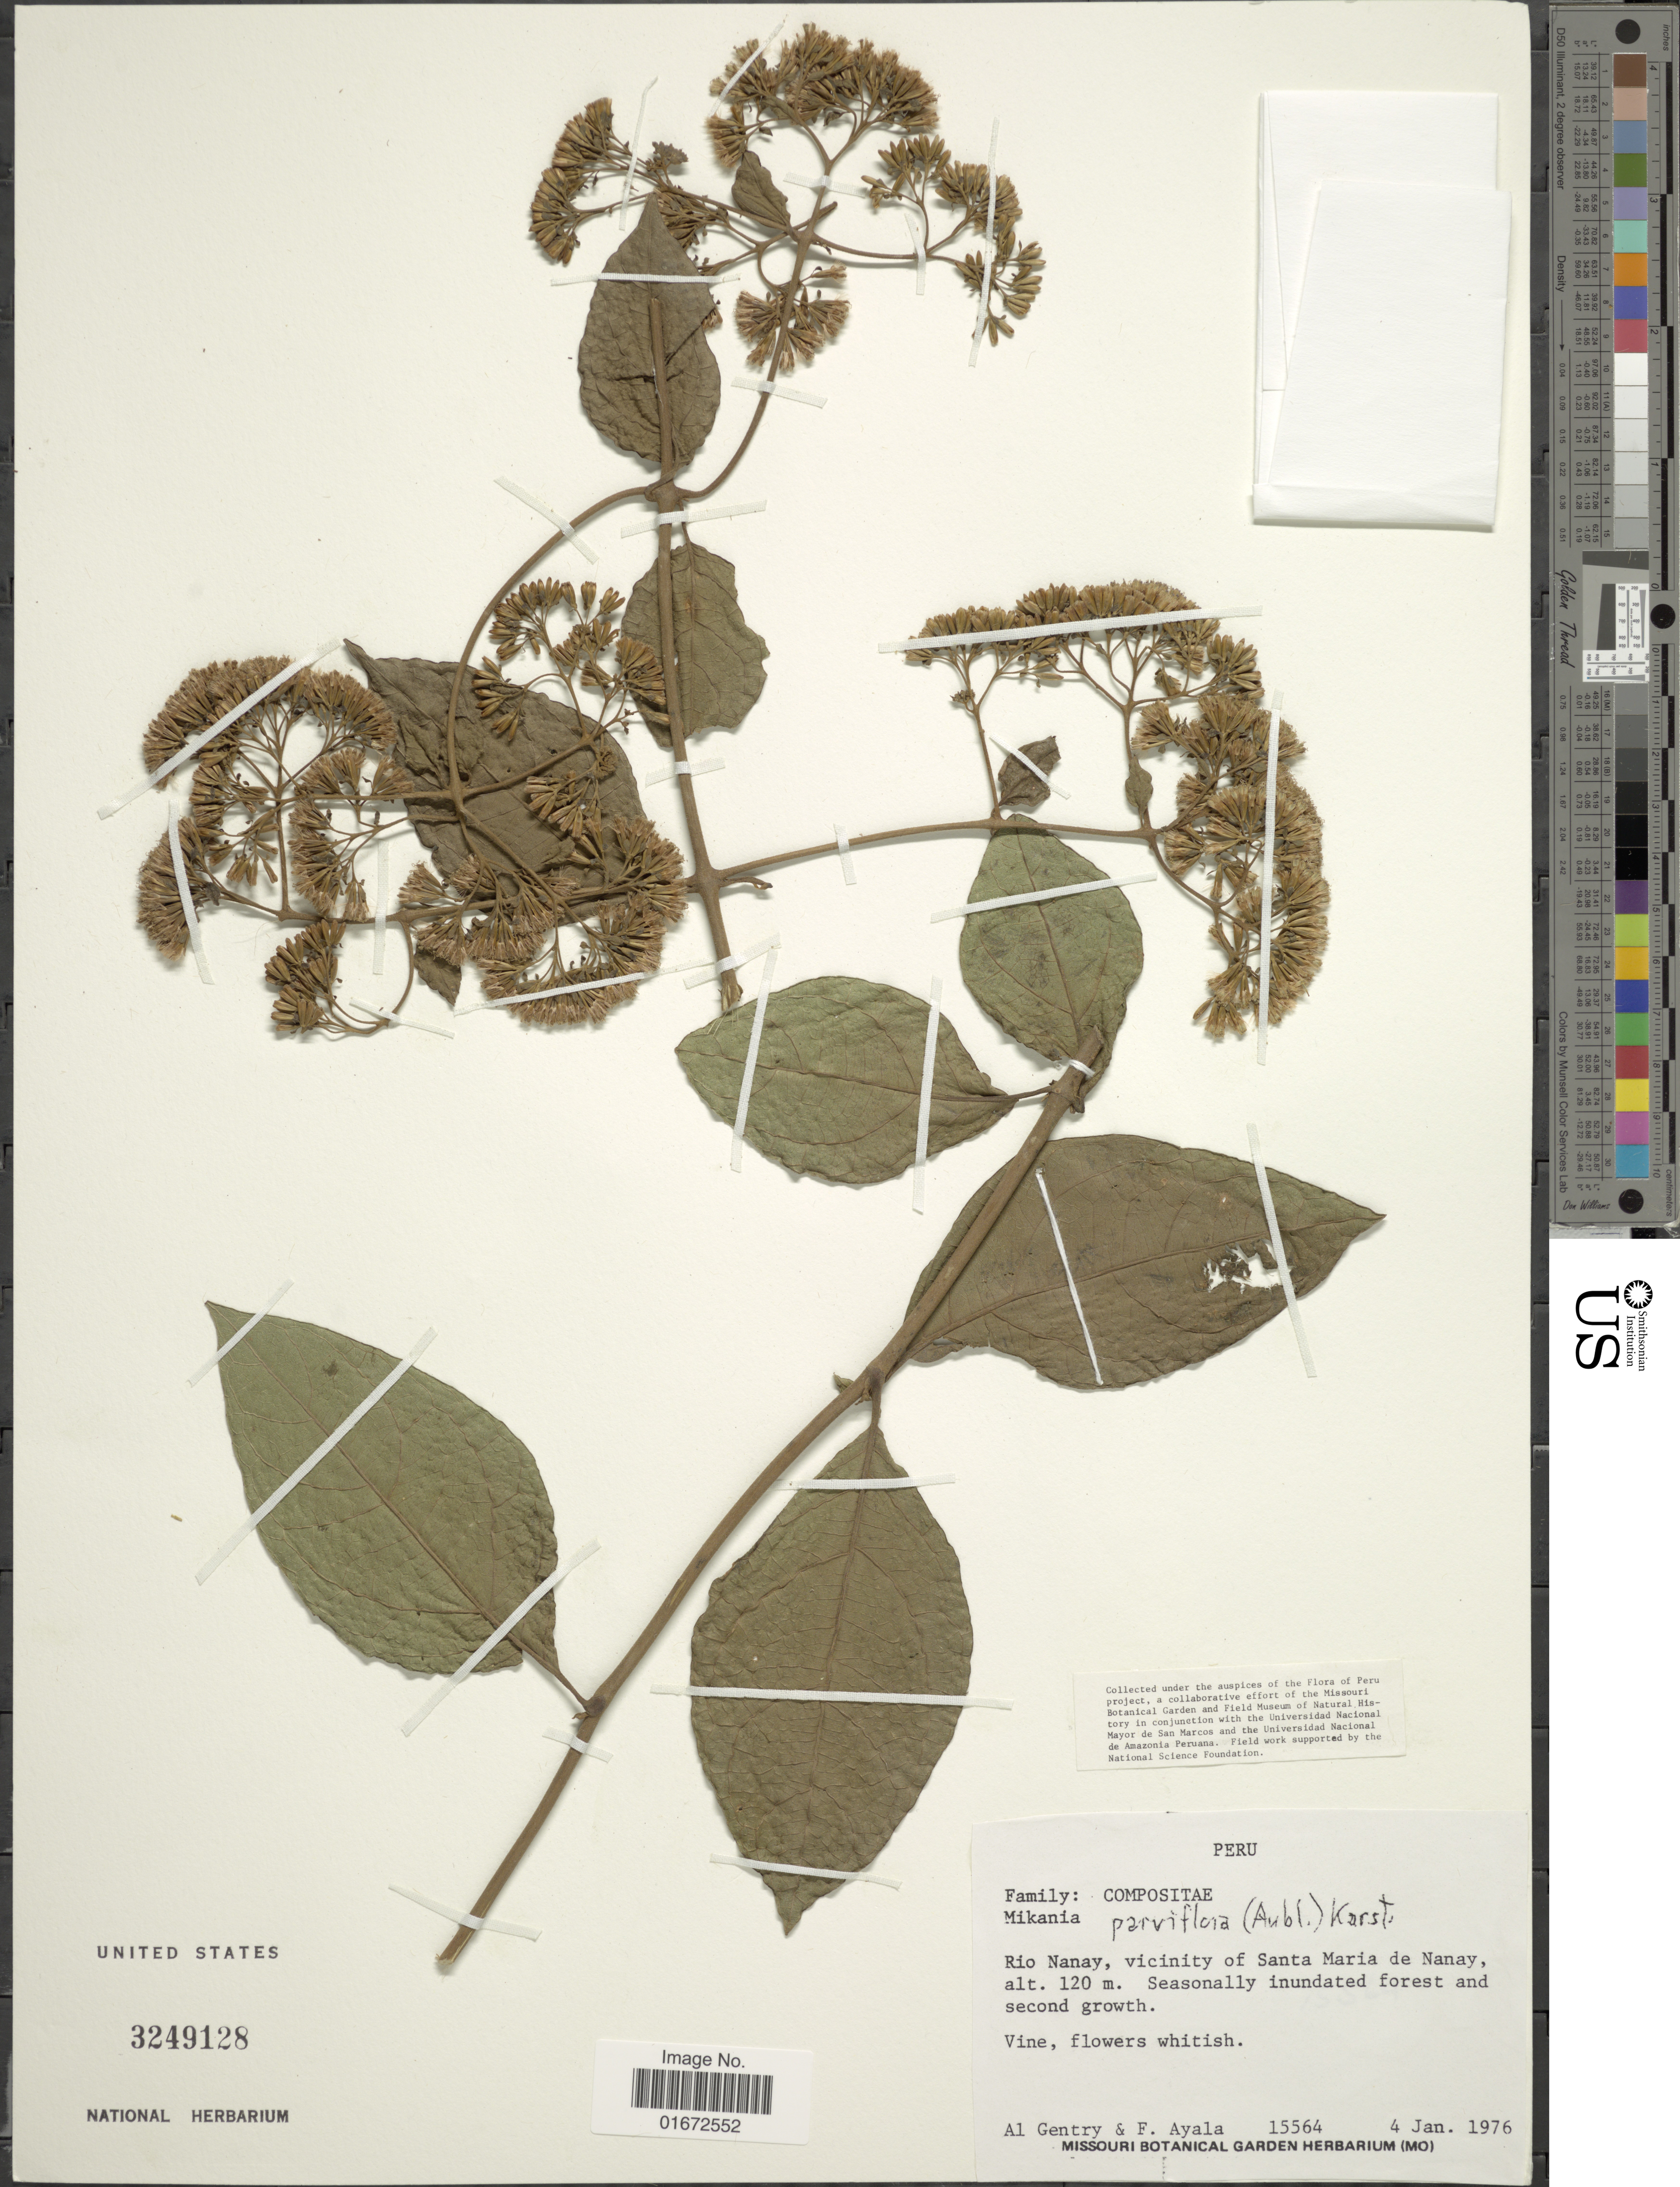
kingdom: Plantae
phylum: Tracheophyta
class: Magnoliopsida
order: Asterales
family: Asteraceae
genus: Mikania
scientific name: Mikania parviflora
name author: (Aubl.) Karst.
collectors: A. H. Gentry & F. Ayala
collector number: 15564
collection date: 1976-01-04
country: Peru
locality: Rio Nanay, vicinity of Santa Maria de Nanay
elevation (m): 120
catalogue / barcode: US 3249128